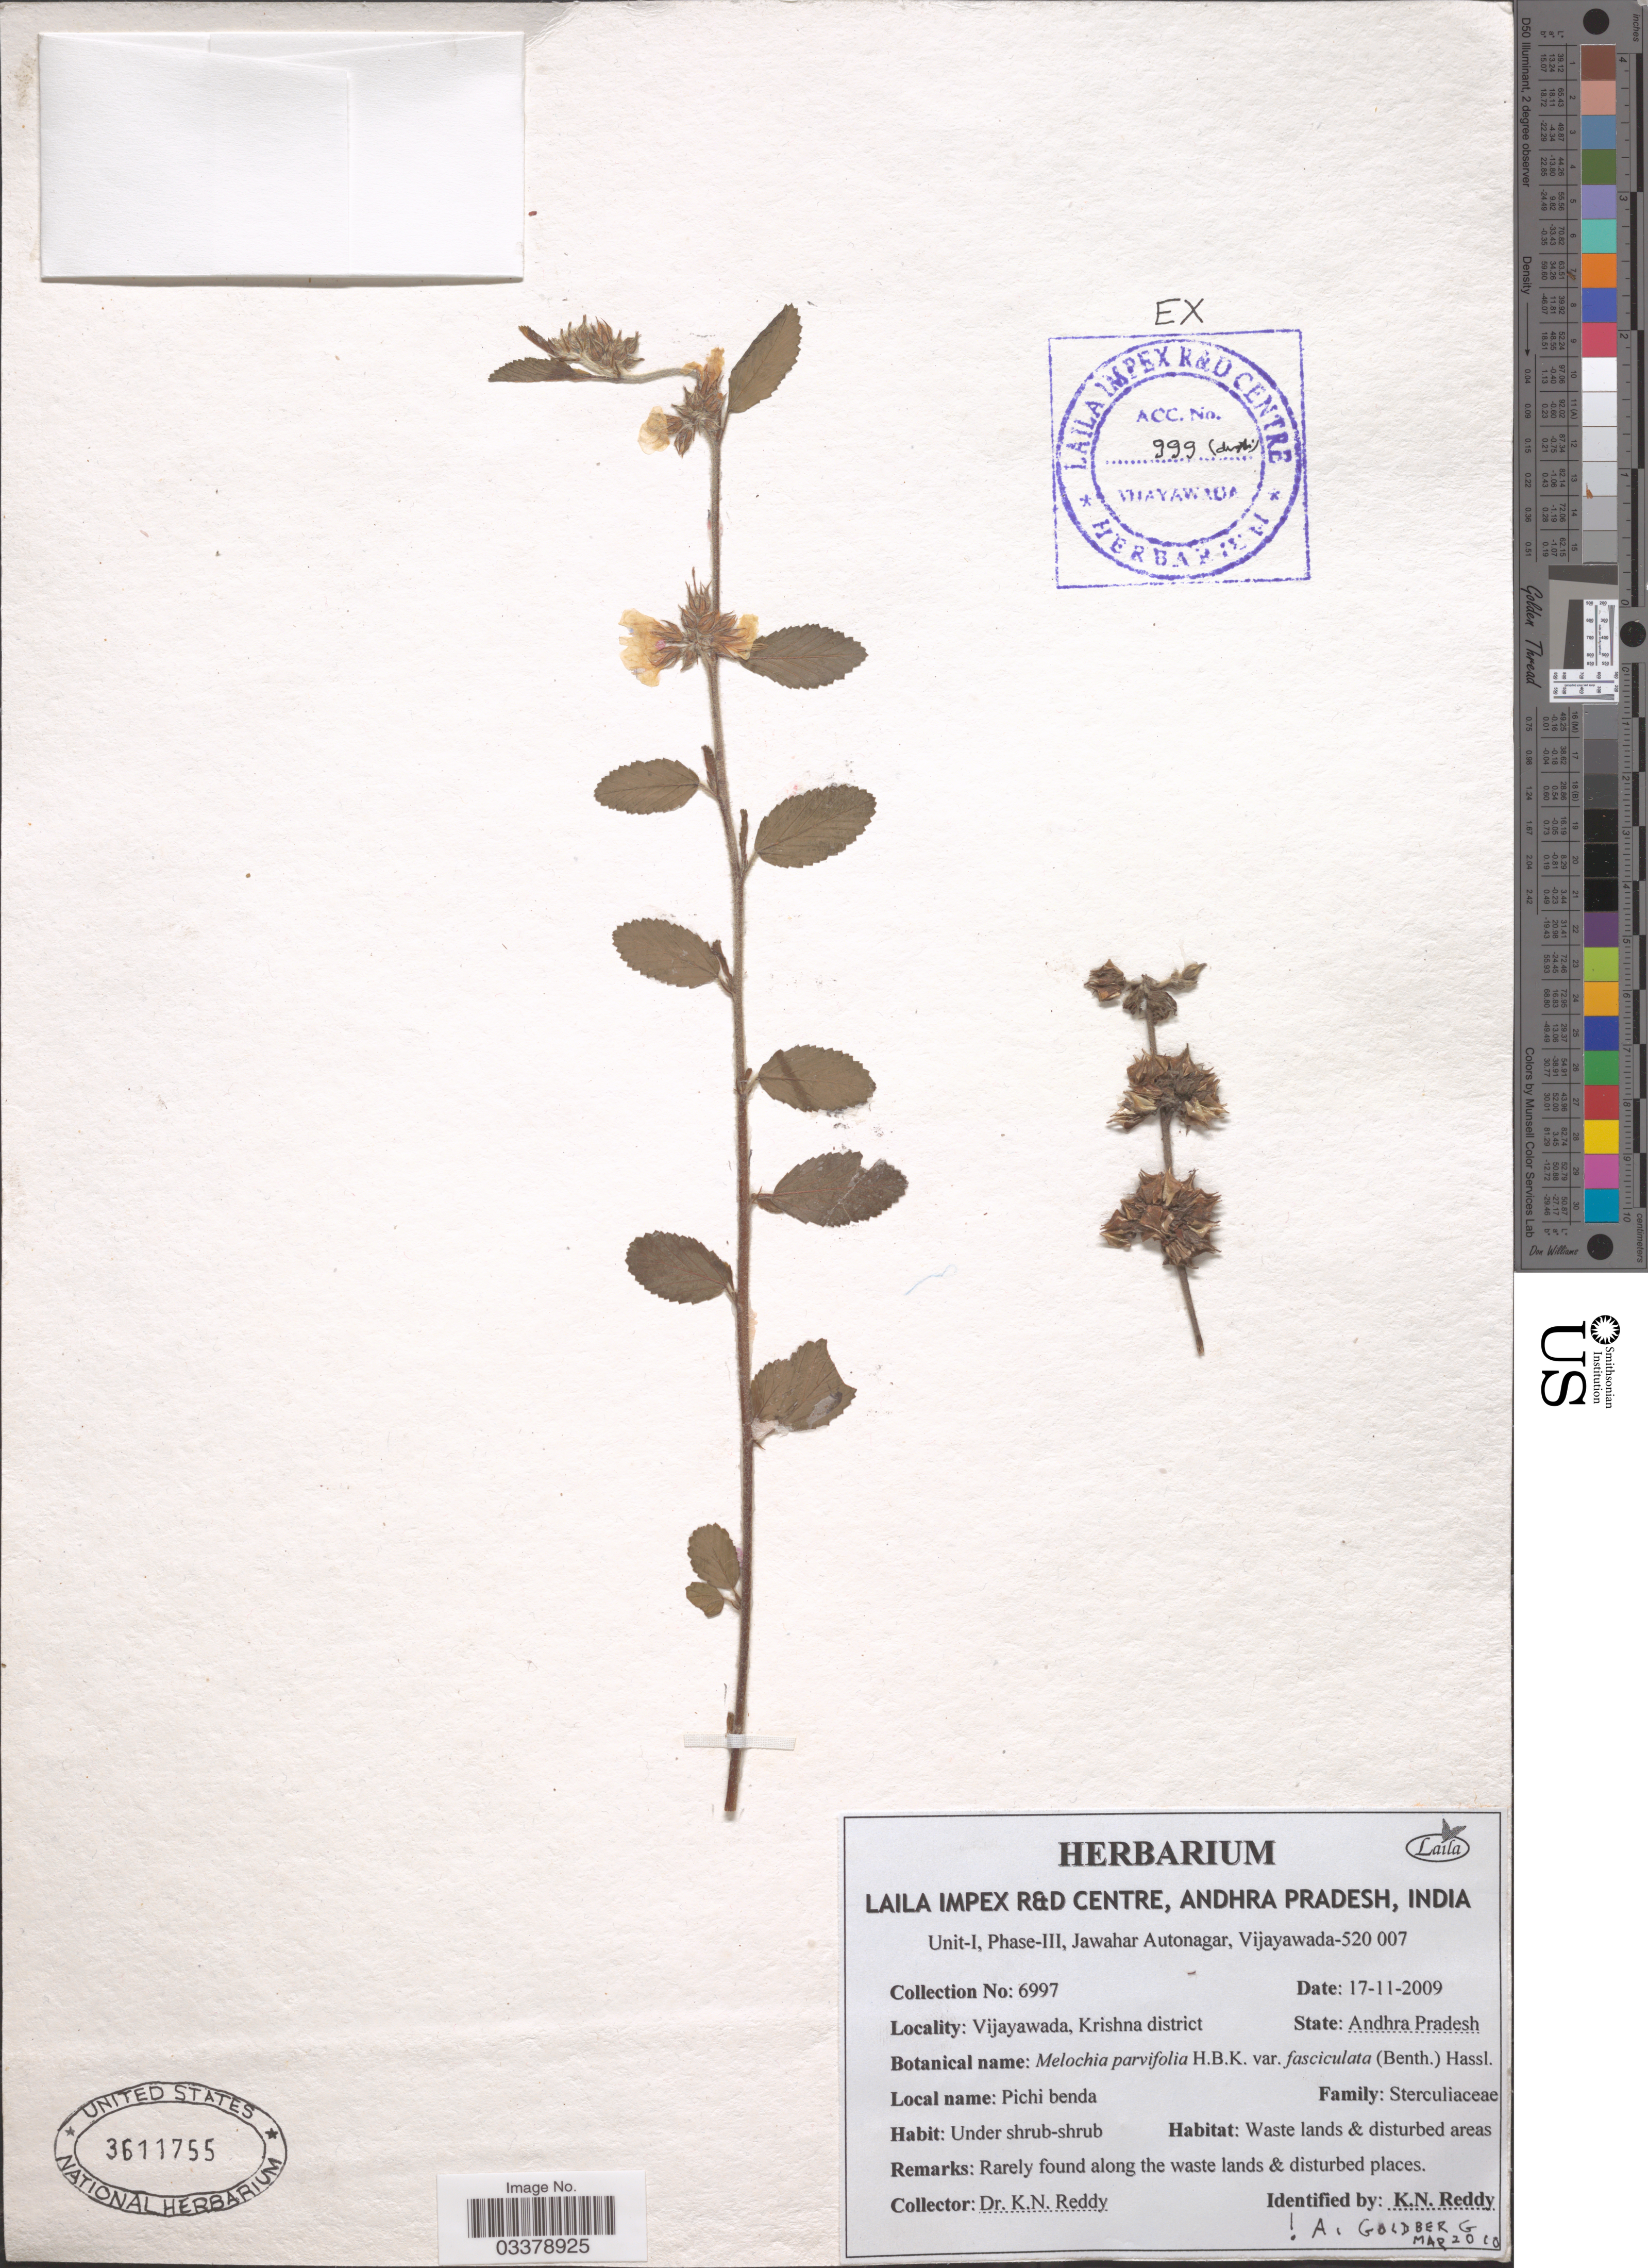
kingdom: Plantae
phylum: Tracheophyta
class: Magnoliopsida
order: Malvales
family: Malvaceae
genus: Melochia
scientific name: Melochia parvifolia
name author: Kunth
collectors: K. Reddy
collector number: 6997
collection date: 2009-11-17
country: India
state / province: Andhra Pradesh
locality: Vijayawada, Krishna district.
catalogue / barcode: US 3611755